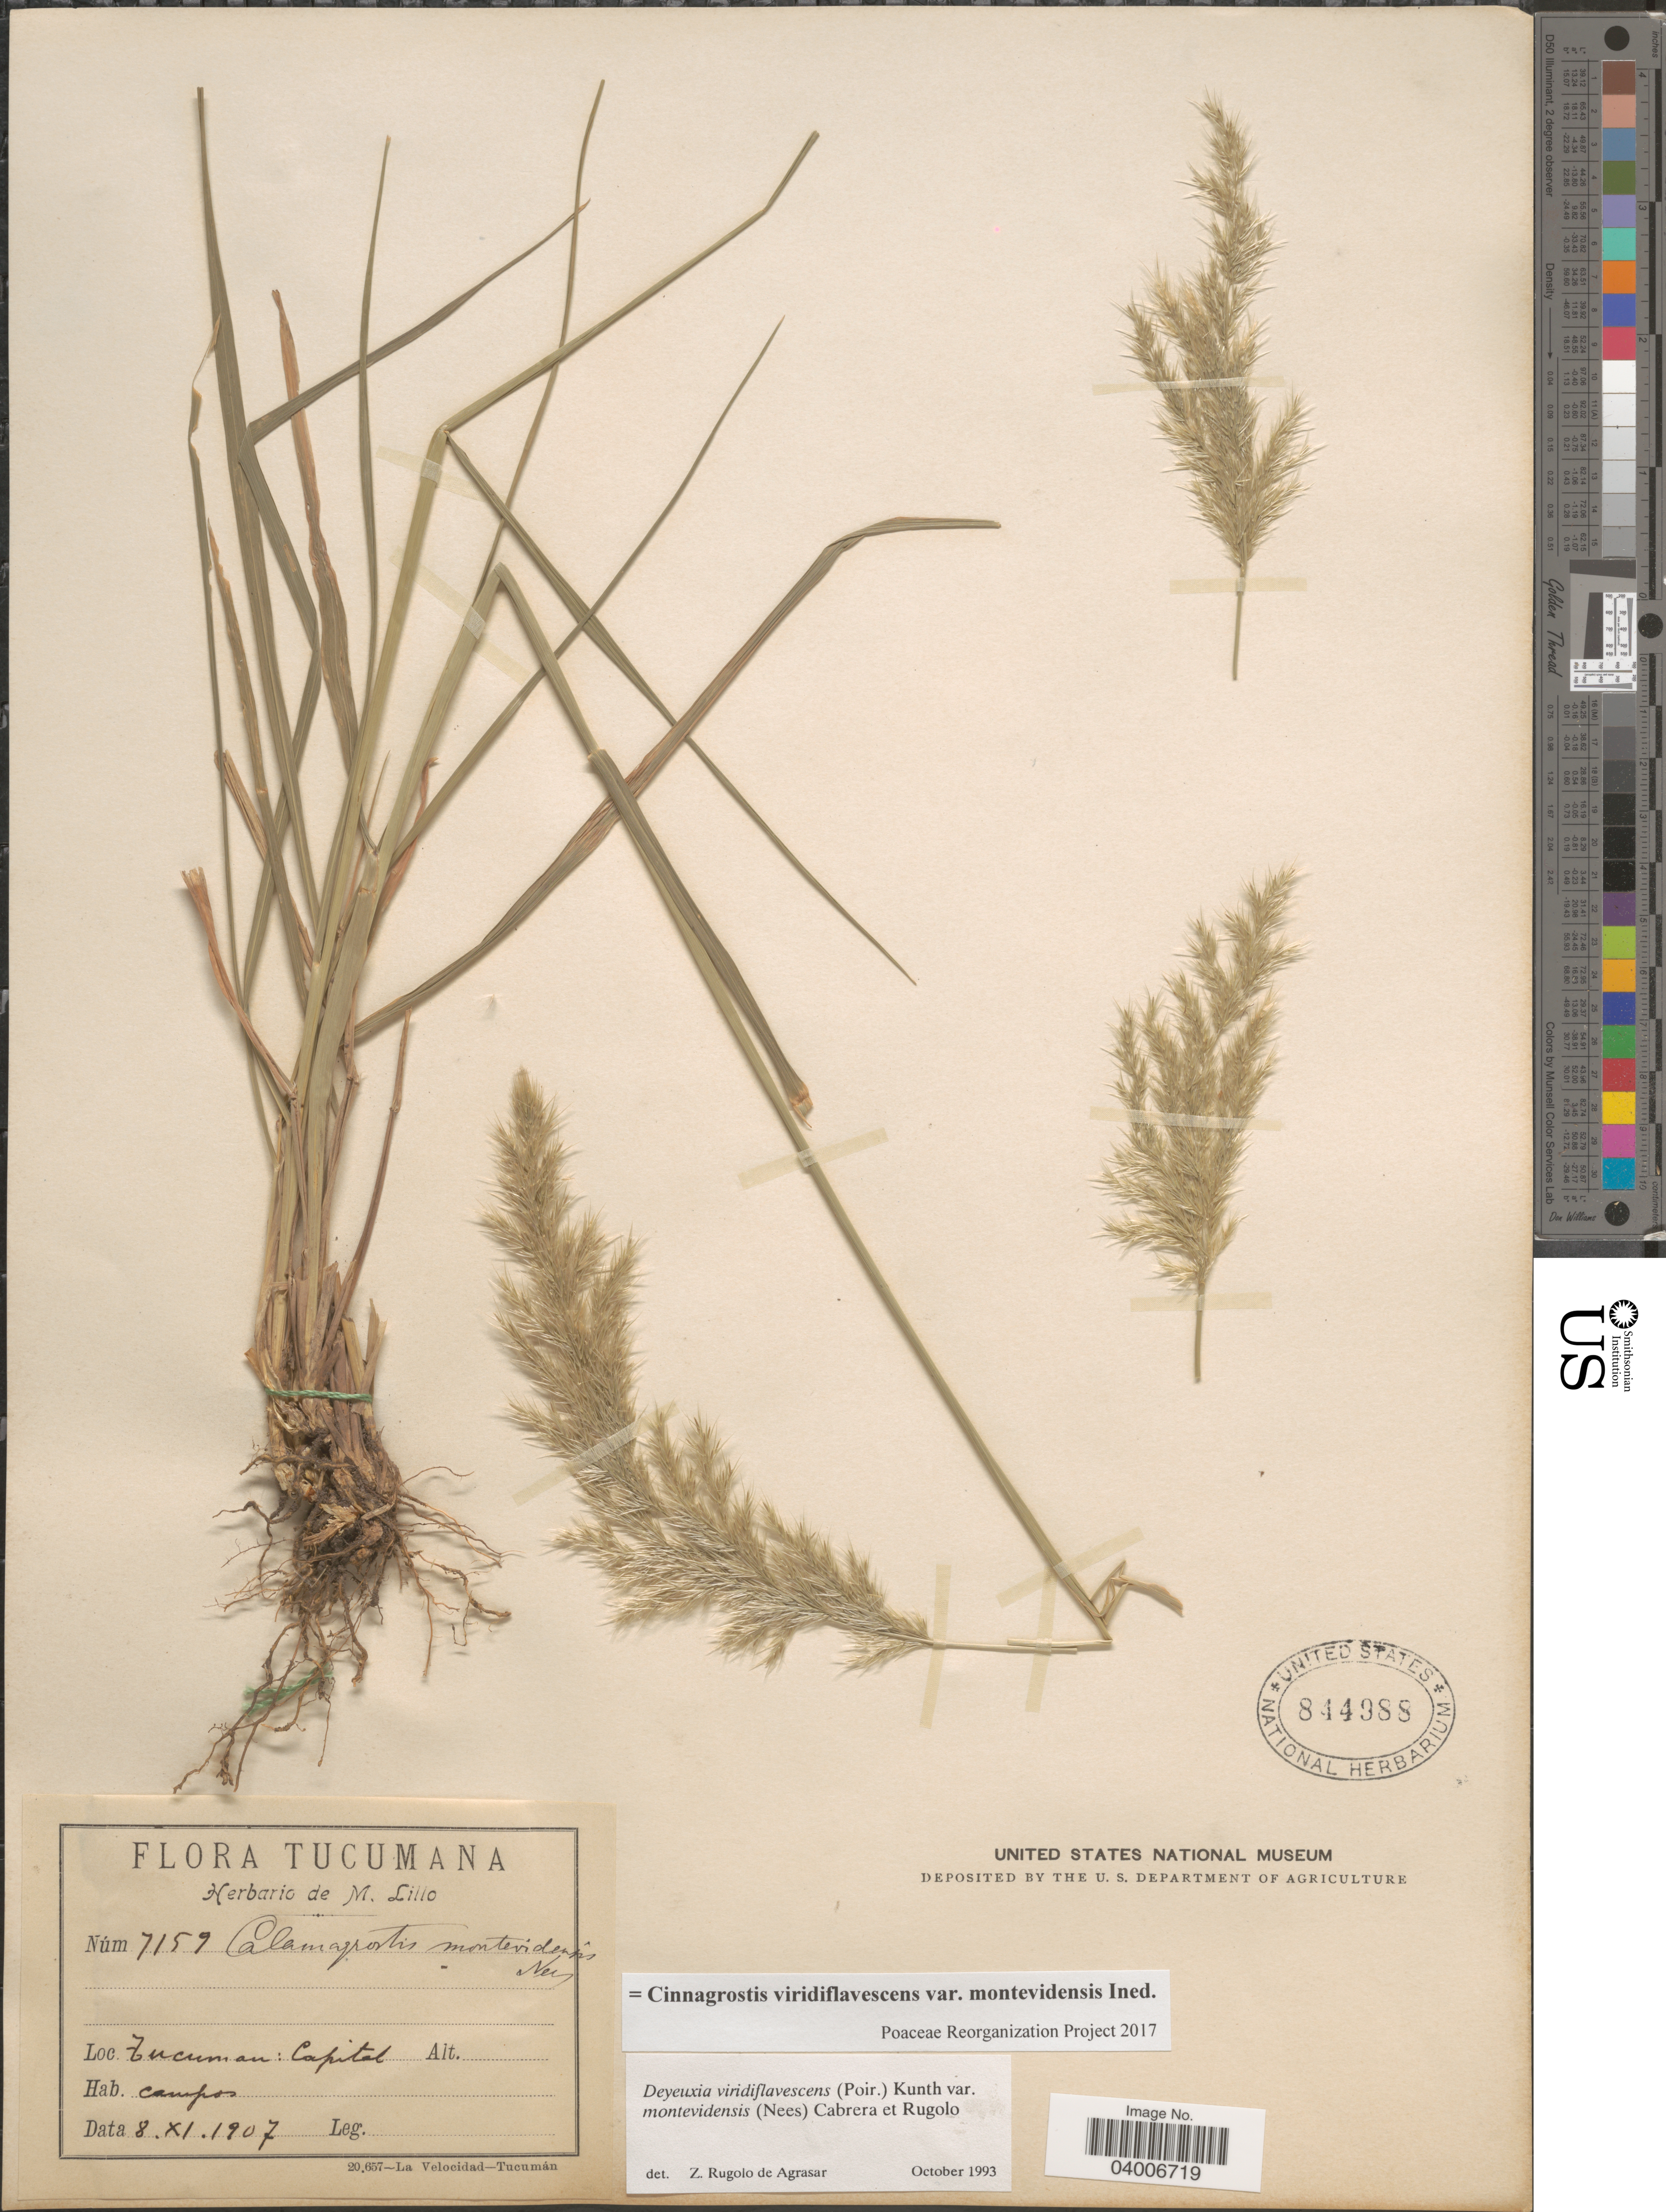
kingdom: Plantae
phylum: Tracheophyta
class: Liliopsida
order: Poales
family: Poaceae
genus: Cinnagrostis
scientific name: Cinnagrostis viridiflavescens var. montevidensis ined.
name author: (Nees) P.M. Peterson et al.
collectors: ex herb. M. Lillo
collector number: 7159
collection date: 1907-11-08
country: Argentina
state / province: Tucuman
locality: Tucumana. Tucuman : Capital.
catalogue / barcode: US 844988